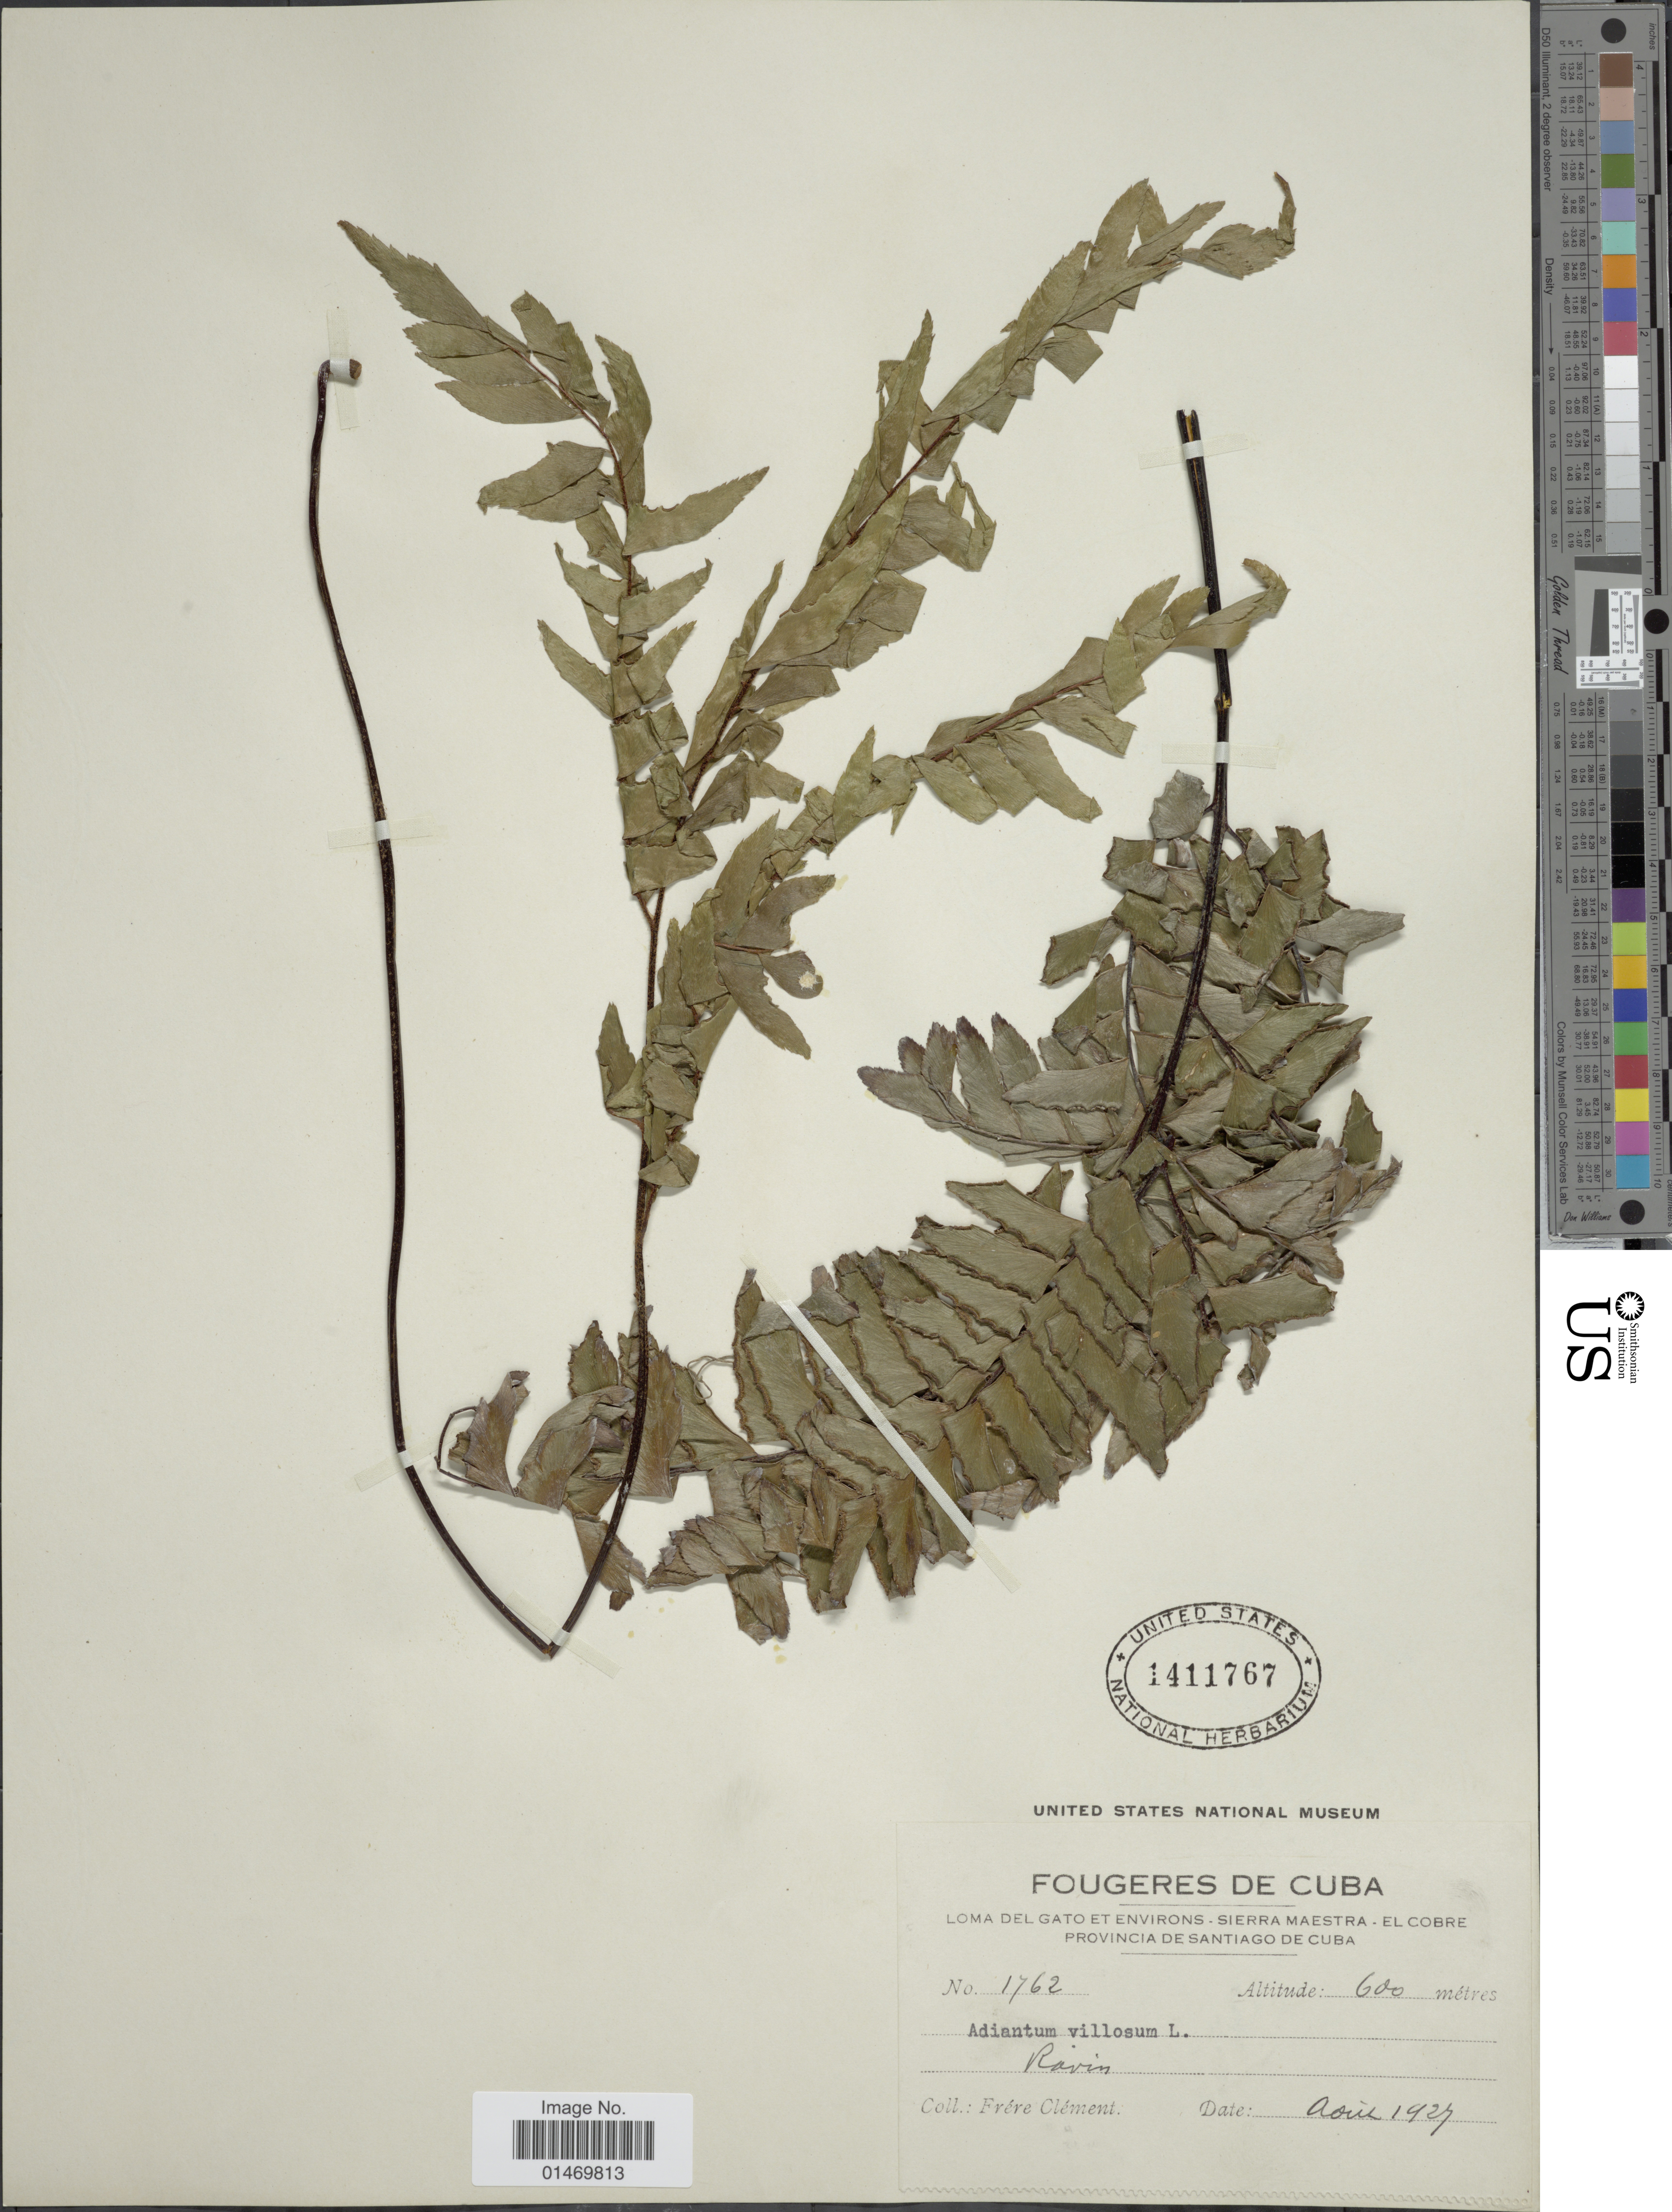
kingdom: Plantae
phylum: Tracheophyta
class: Polypodiopsida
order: Polypodiales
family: Pteridaceae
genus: Adiantum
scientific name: Adiantum villosum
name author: L.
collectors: B. Clement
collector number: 1762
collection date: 1927-08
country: Cuba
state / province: Santiago de Cuba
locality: Cuba, Loma del Gato et Environs,Sierra maestra, el Cobre.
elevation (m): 600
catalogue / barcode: US 1411767